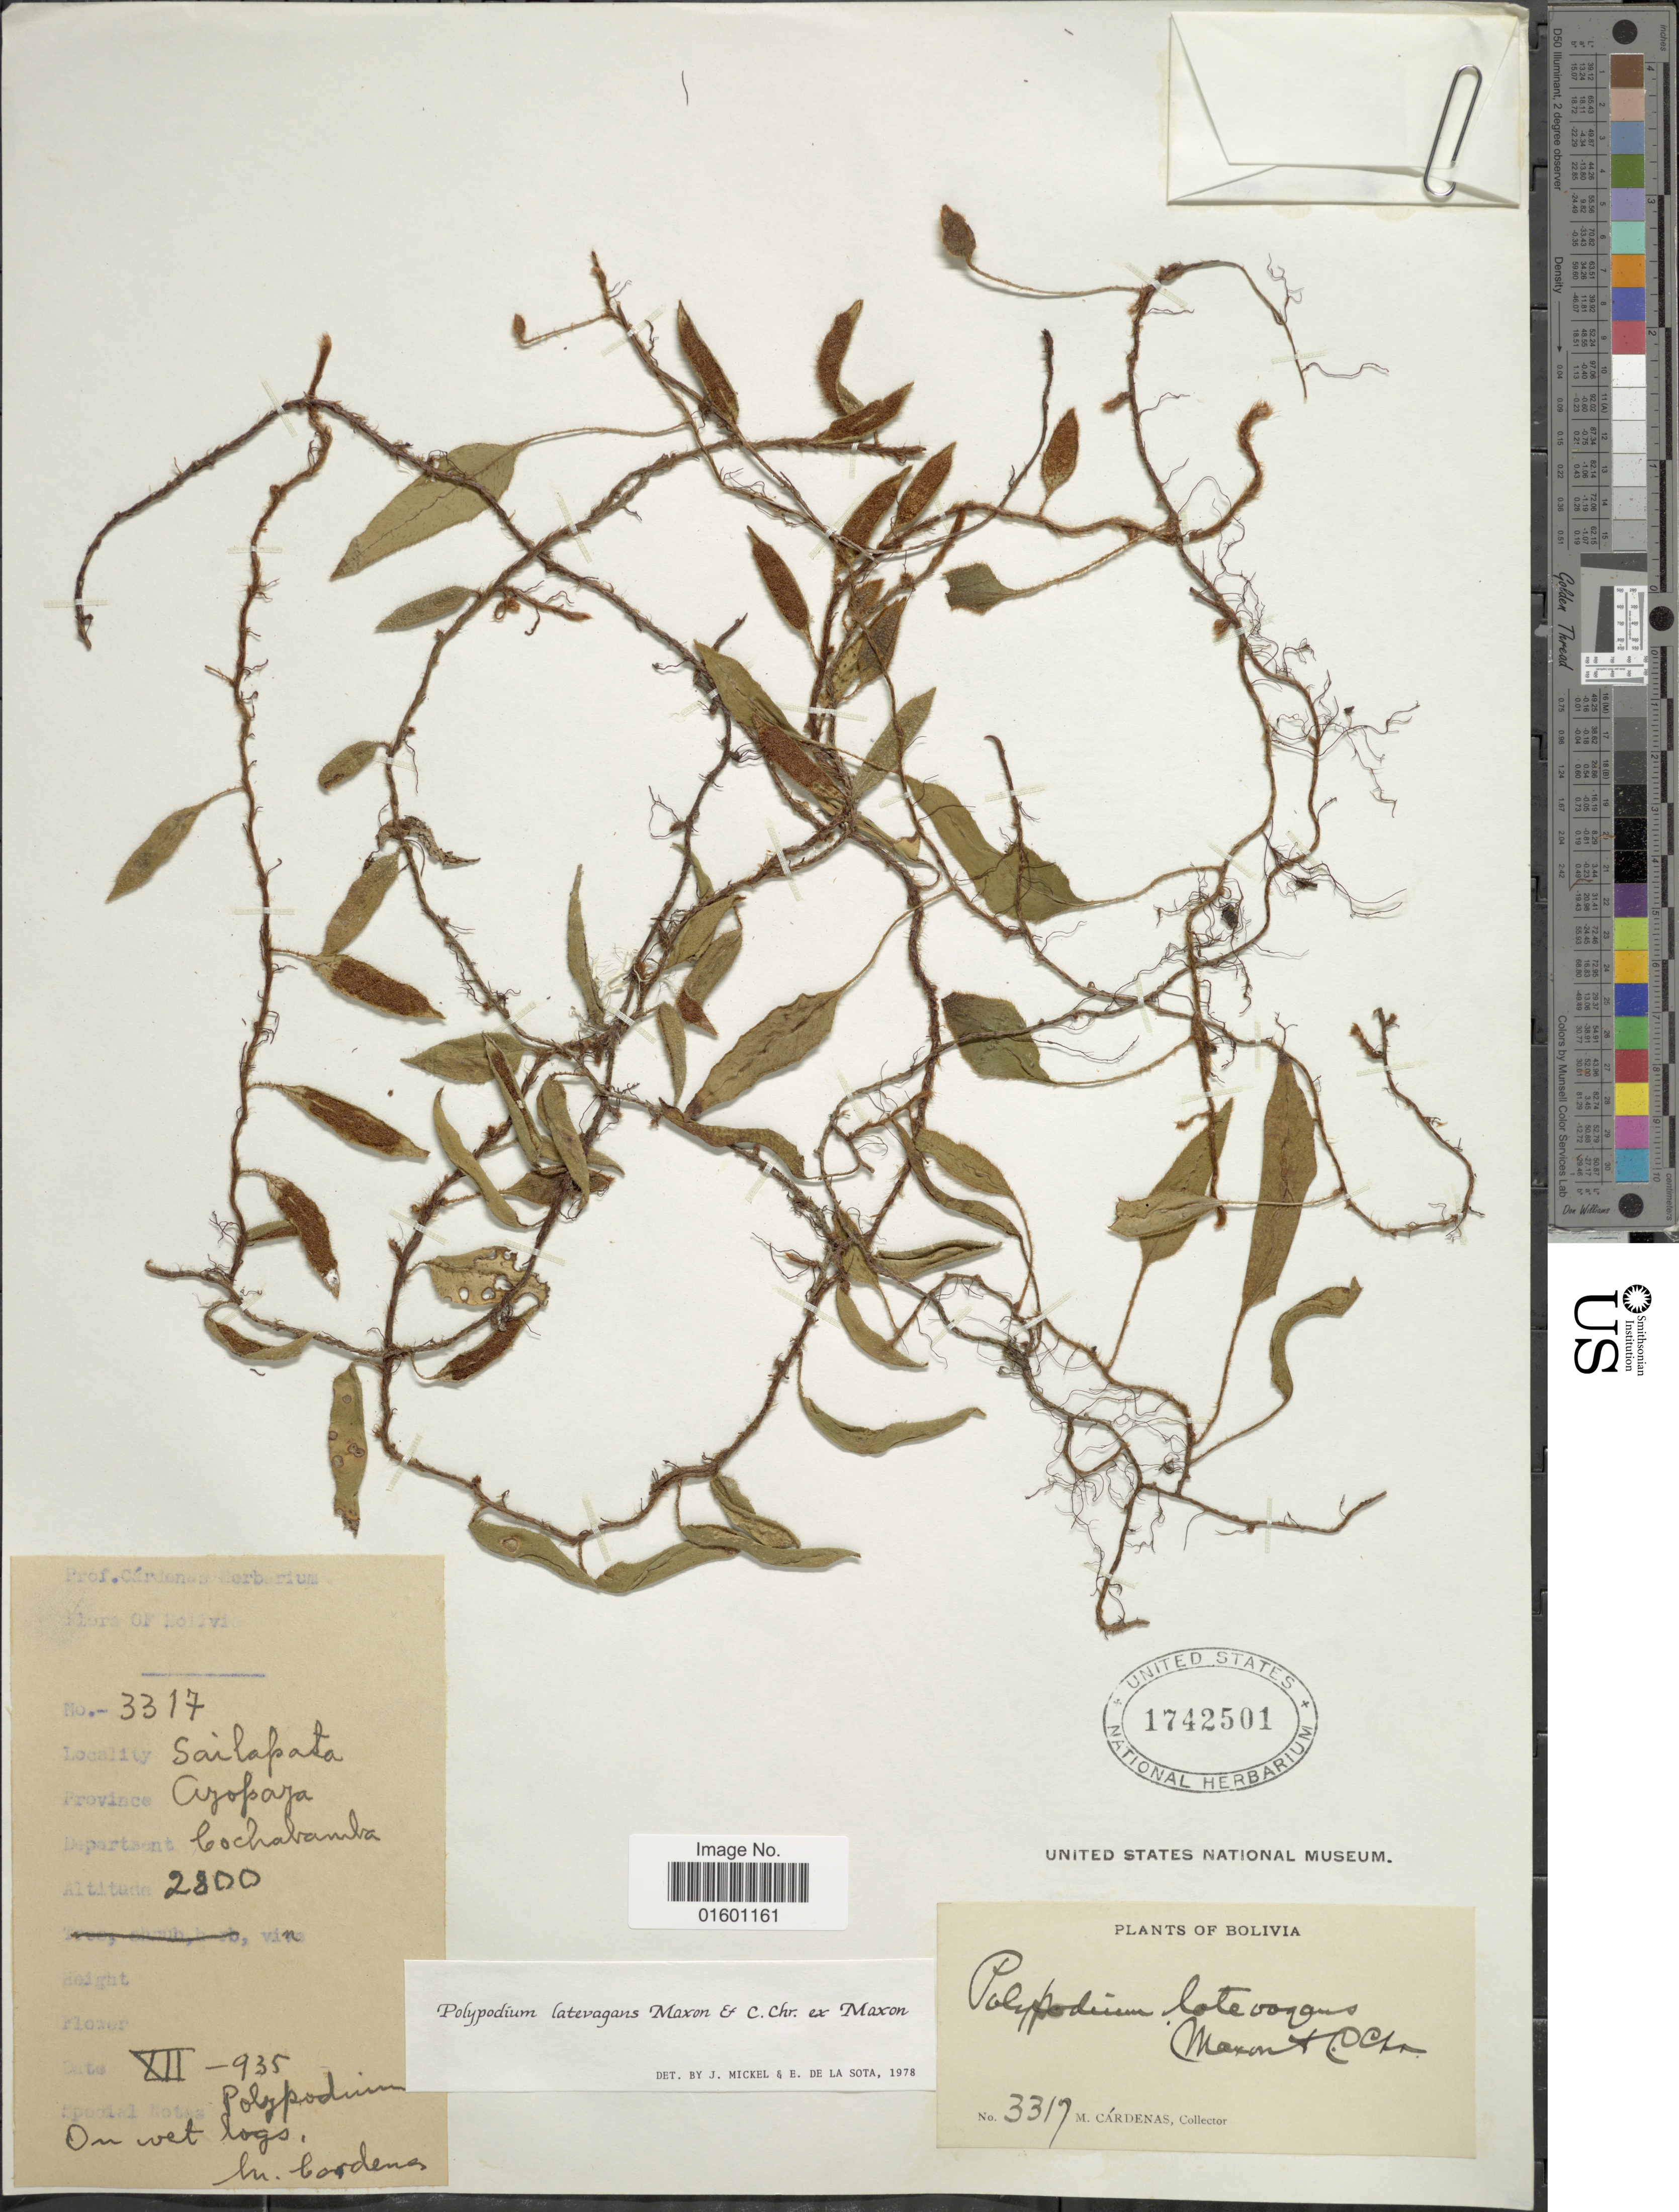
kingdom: Plantae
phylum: Tracheophyta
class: Polypodiopsida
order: Polypodiales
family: Polypodiaceae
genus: Microgramma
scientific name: Microgramma latevagans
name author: (Maxon & C. Chr.) Lellinger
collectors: M. Cárdenas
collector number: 3317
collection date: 1935-12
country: Bolivia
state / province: Cochabamba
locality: Sailapata, Azopaza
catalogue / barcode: US 1742501